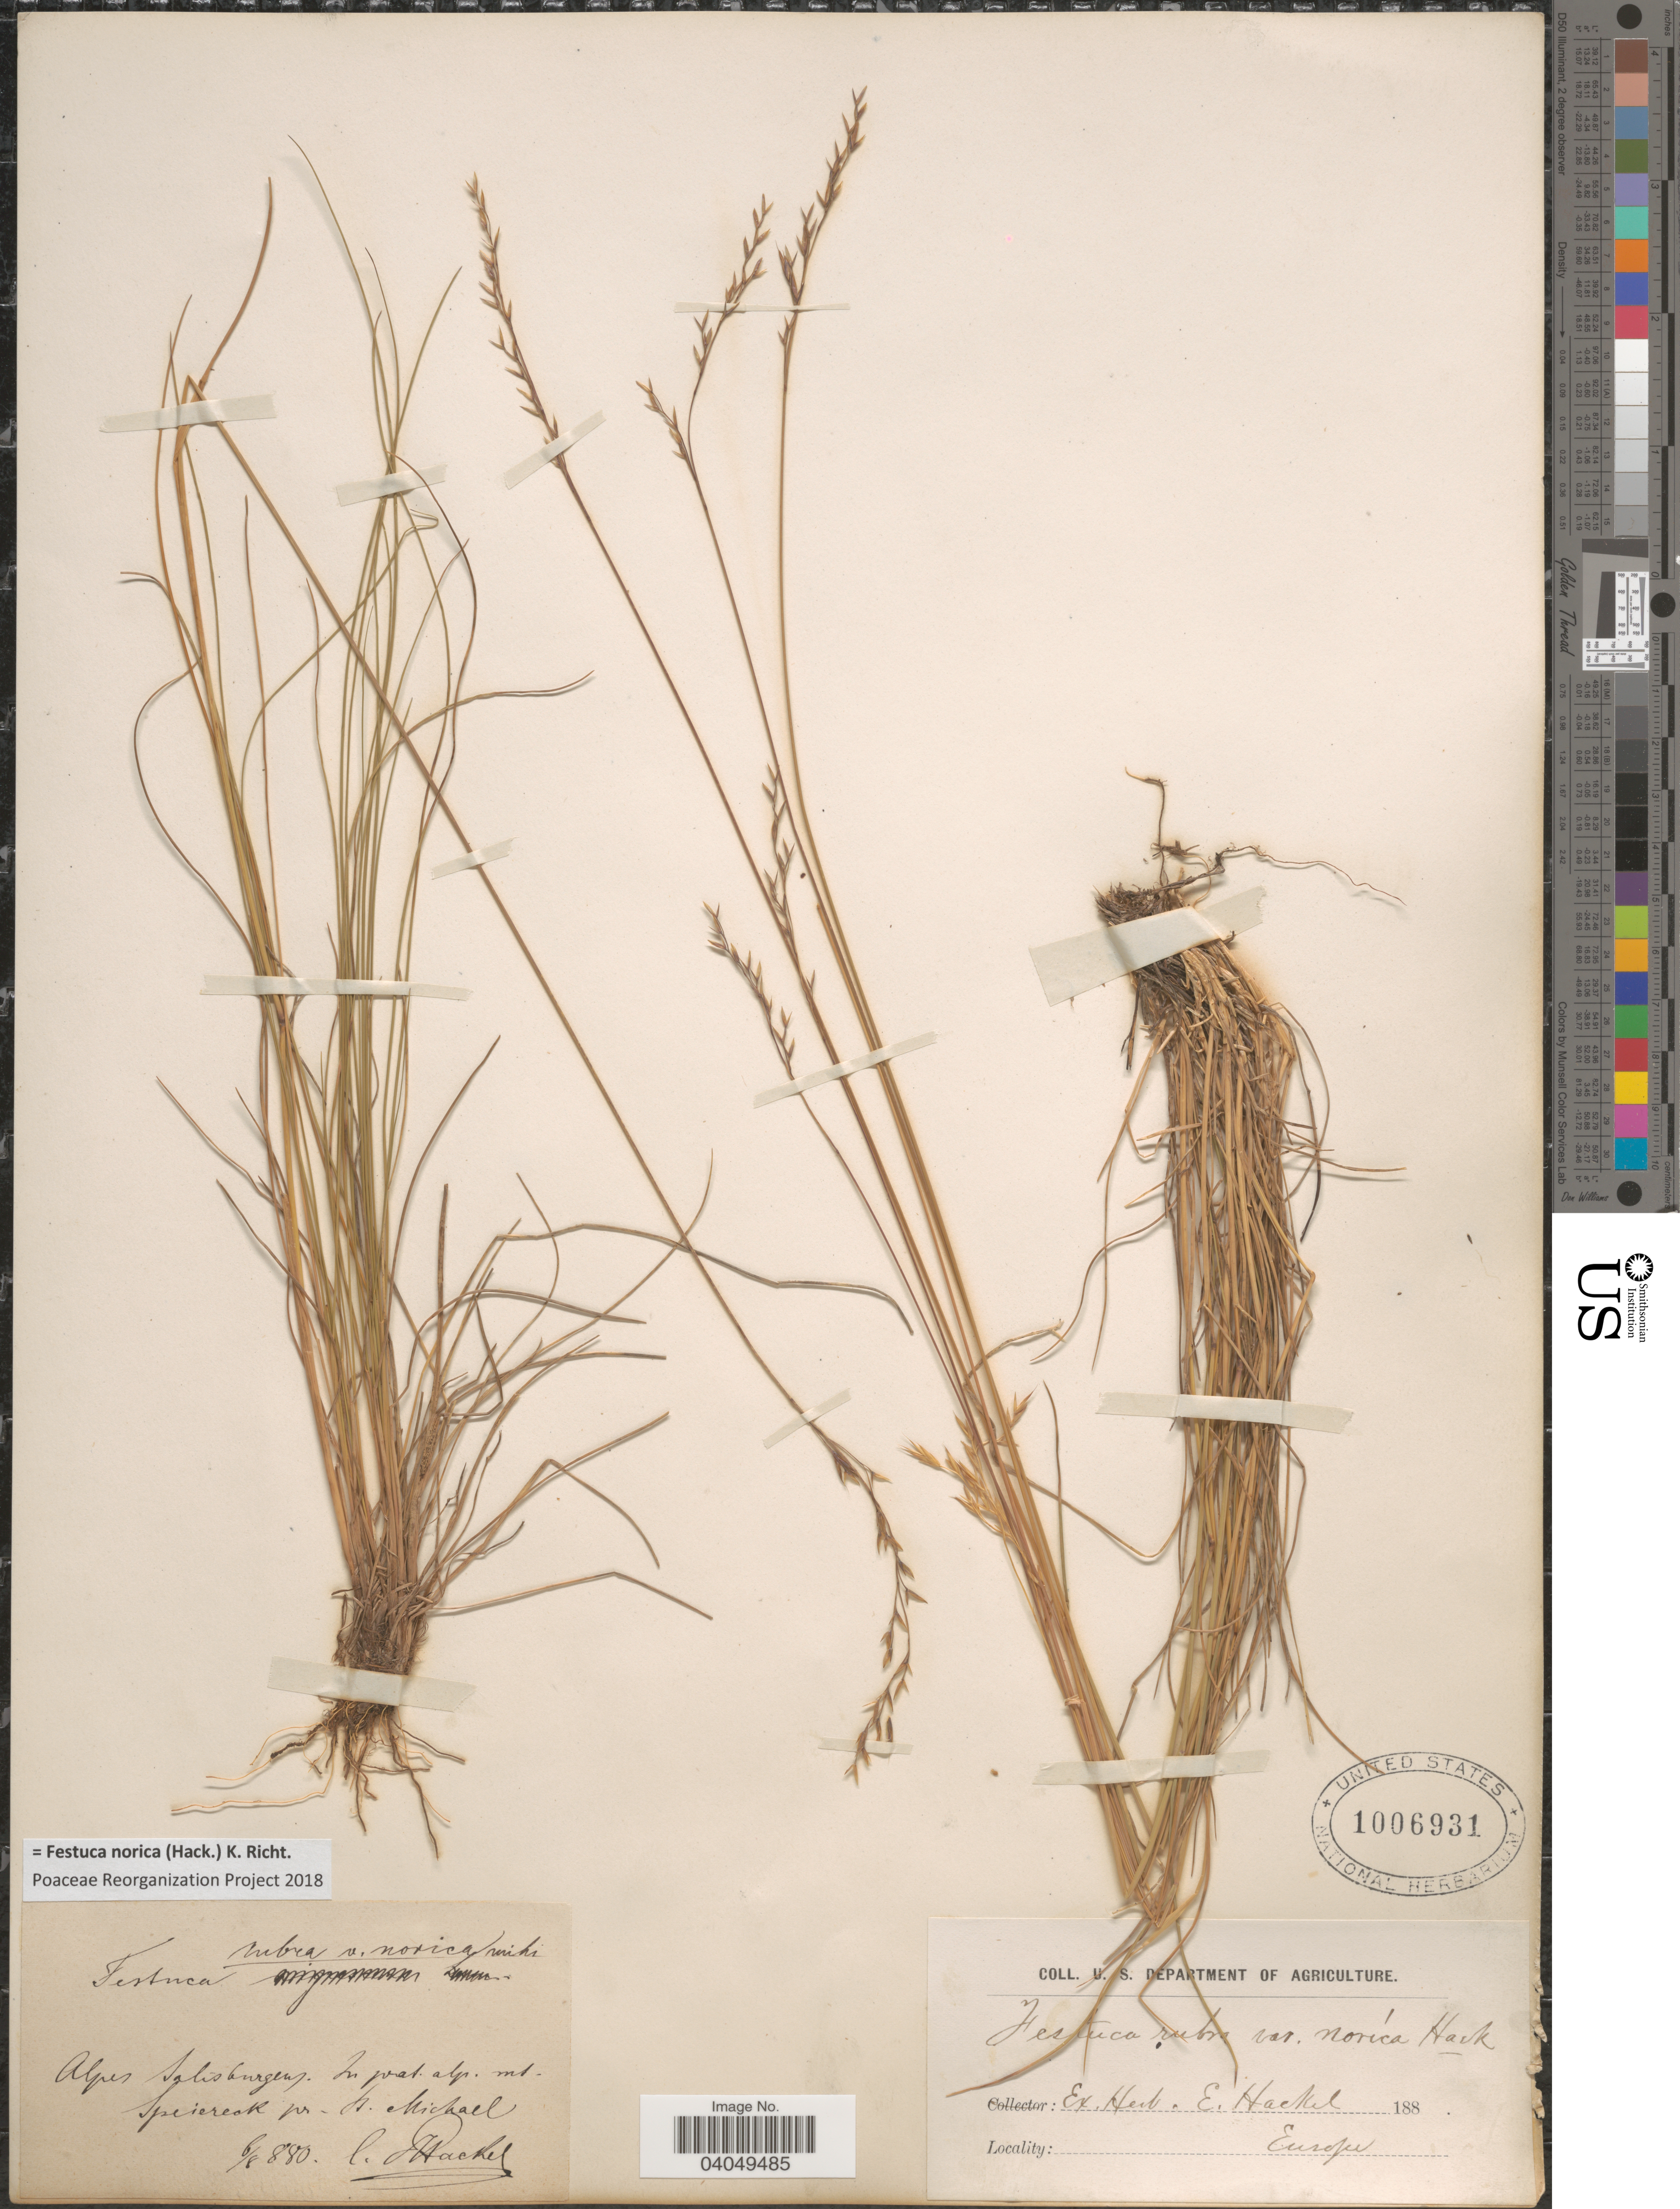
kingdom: Plantae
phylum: Tracheophyta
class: Liliopsida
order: Poales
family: Poaceae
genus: Festuca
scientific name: Festuca norica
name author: (Hack.) K. Richt.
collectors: J. Hackel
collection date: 1880-08-06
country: Austria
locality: Alpes Salisburgens. In prat. alp. mt. Speiereck pr. St. Michael. Europe.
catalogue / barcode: US 1006931